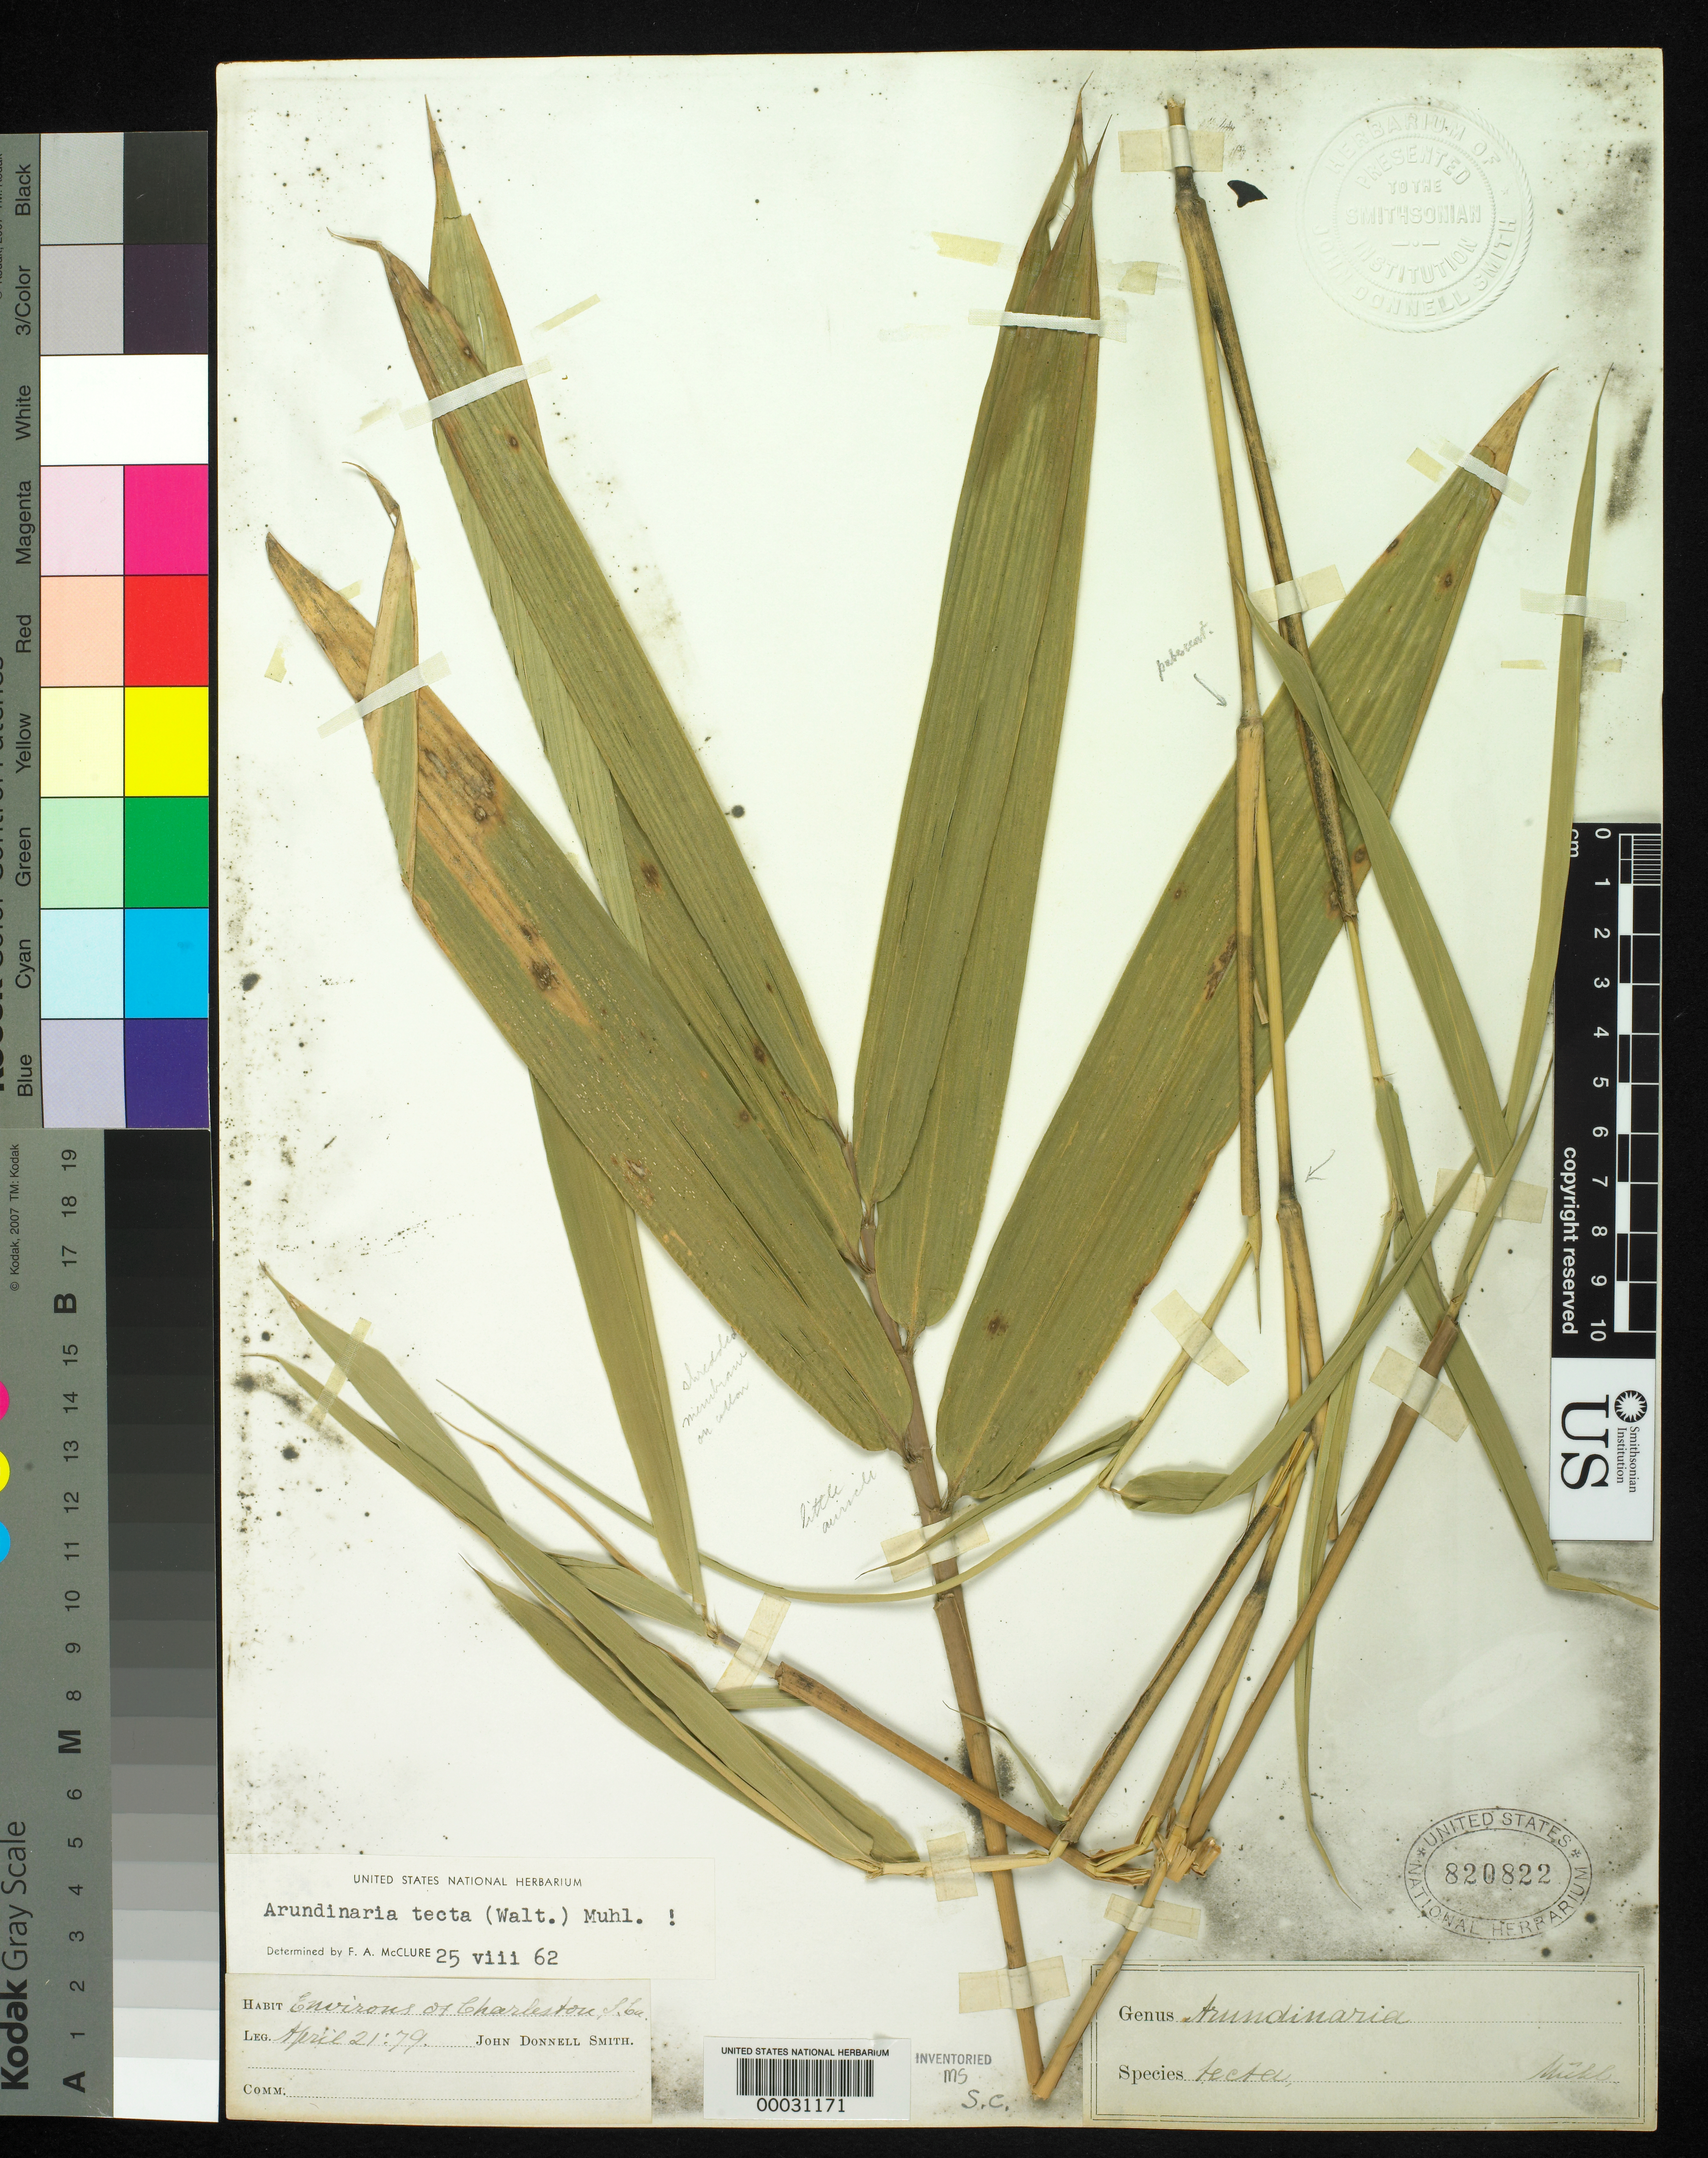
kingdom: Plantae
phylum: Tracheophyta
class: Liliopsida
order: Poales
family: Poaceae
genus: Arundinaria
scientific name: Arundinaria tecta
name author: (Walter) Muhl.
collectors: J. Donnell Smith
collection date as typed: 21 Apr 1879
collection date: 1879-04-21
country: United States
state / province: South Carolina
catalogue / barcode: US 820822